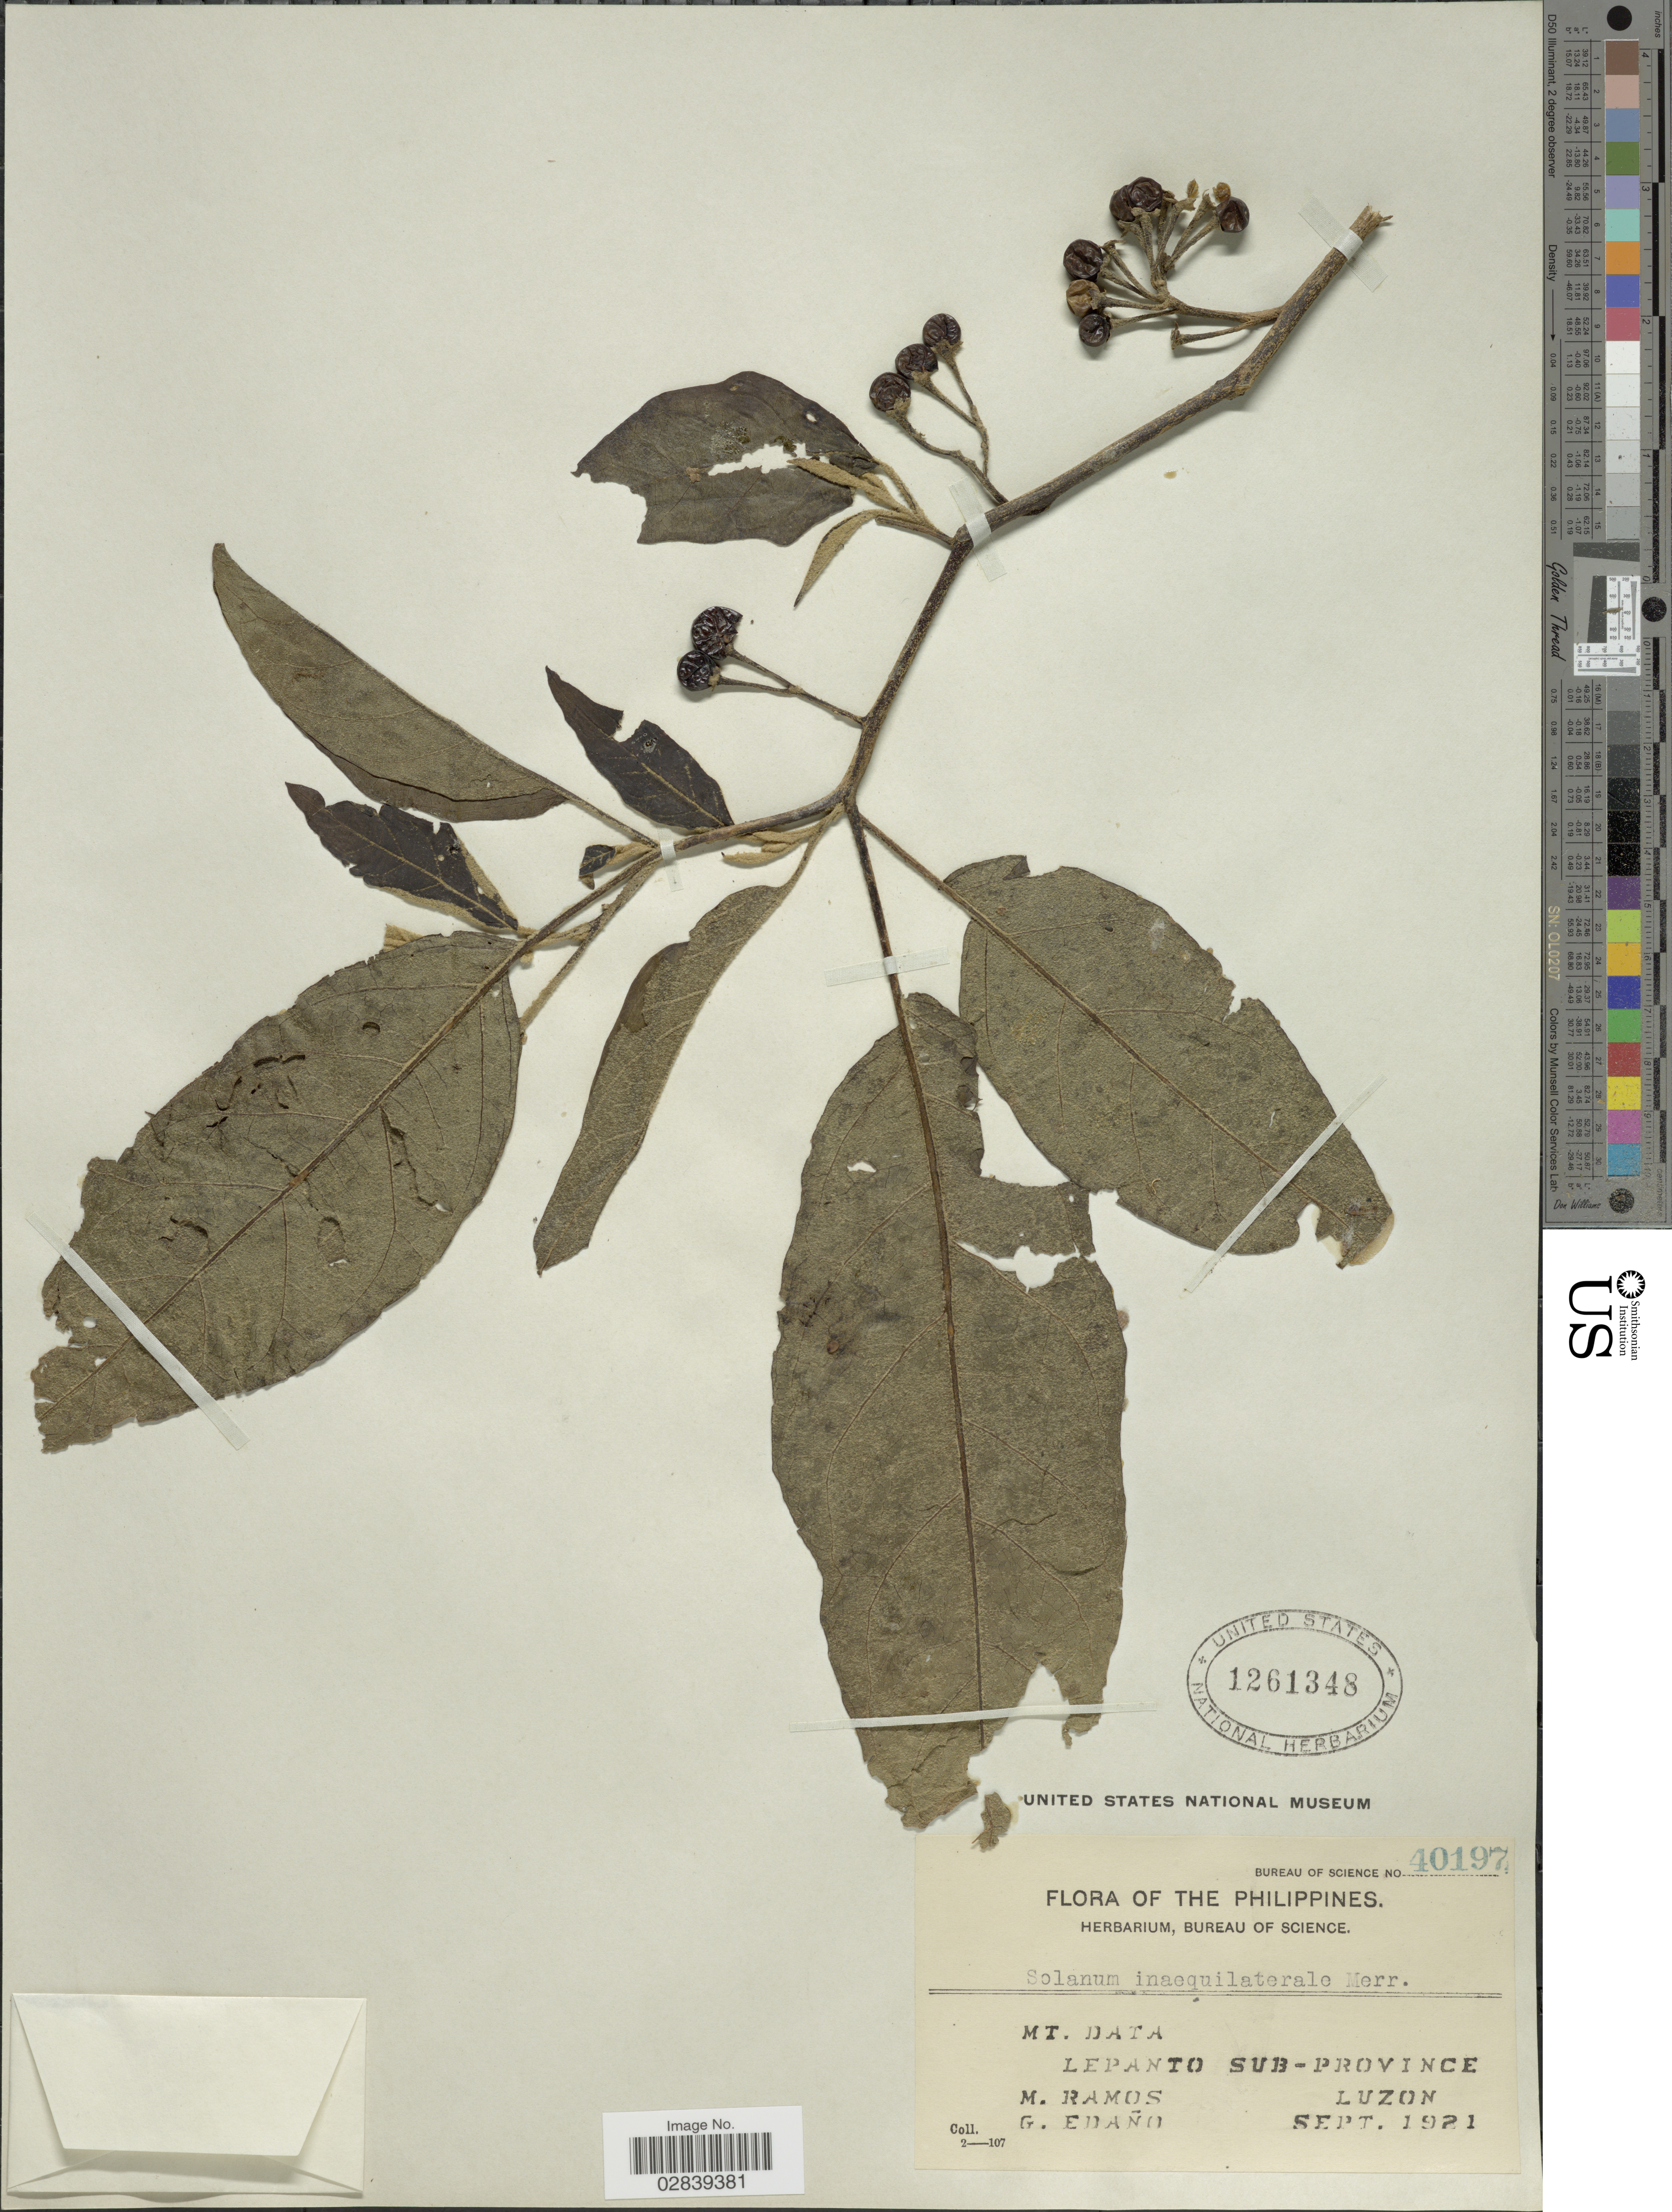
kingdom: Plantae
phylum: Tracheophyta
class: Magnoliopsida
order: Solanales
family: Solanaceae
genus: Solanum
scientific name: Solanum inaequilaterale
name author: Merr.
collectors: M. Ramos & G. Edaño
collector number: Bureau of Science 40197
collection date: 1921-09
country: Philippines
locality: Mt. Data, Lepanto Sub-Province, Luzon.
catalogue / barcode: US 1261348